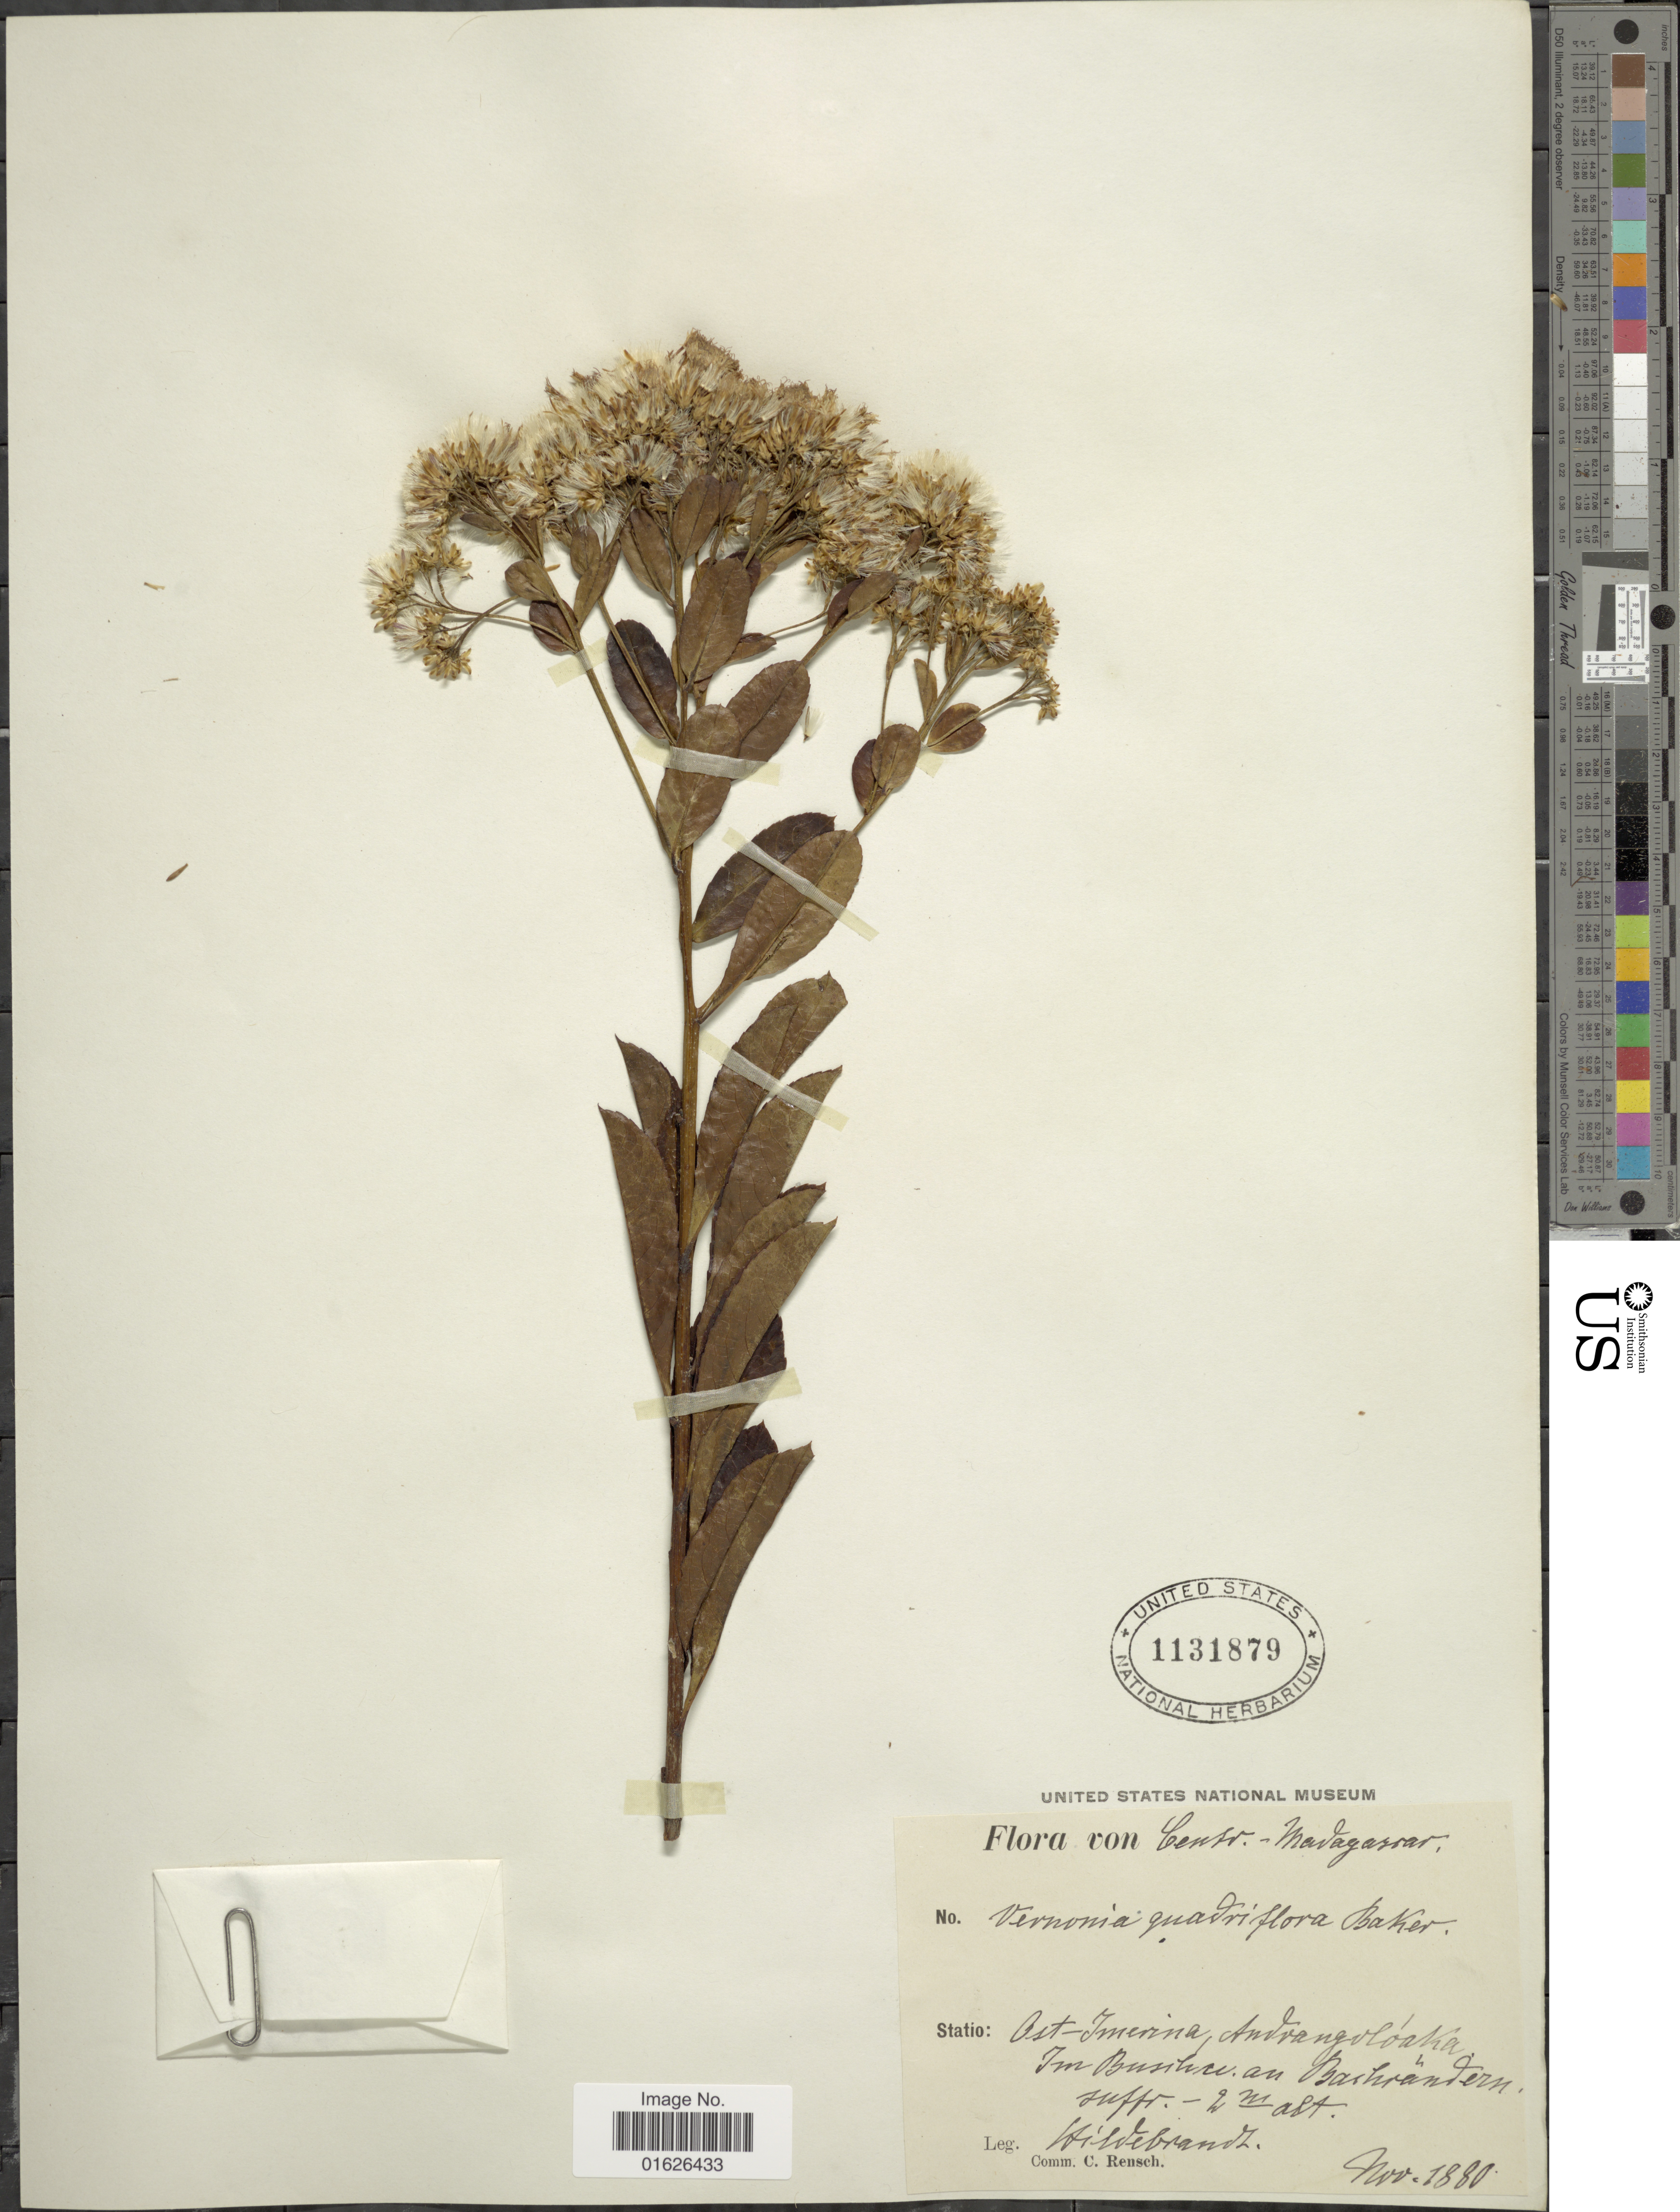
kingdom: Plantae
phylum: Tracheophyta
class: Magnoliopsida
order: Asterales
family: Asteraceae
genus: Gymnanthemum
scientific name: Gymnanthemum secundifolium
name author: (Bojer ex DC.) H. Rob.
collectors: J. Hildebrandt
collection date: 1880-11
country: Madagascar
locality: Centr - Madagascar, Ost - Imerina, Andrangoloaka.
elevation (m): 2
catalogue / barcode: US 1131879